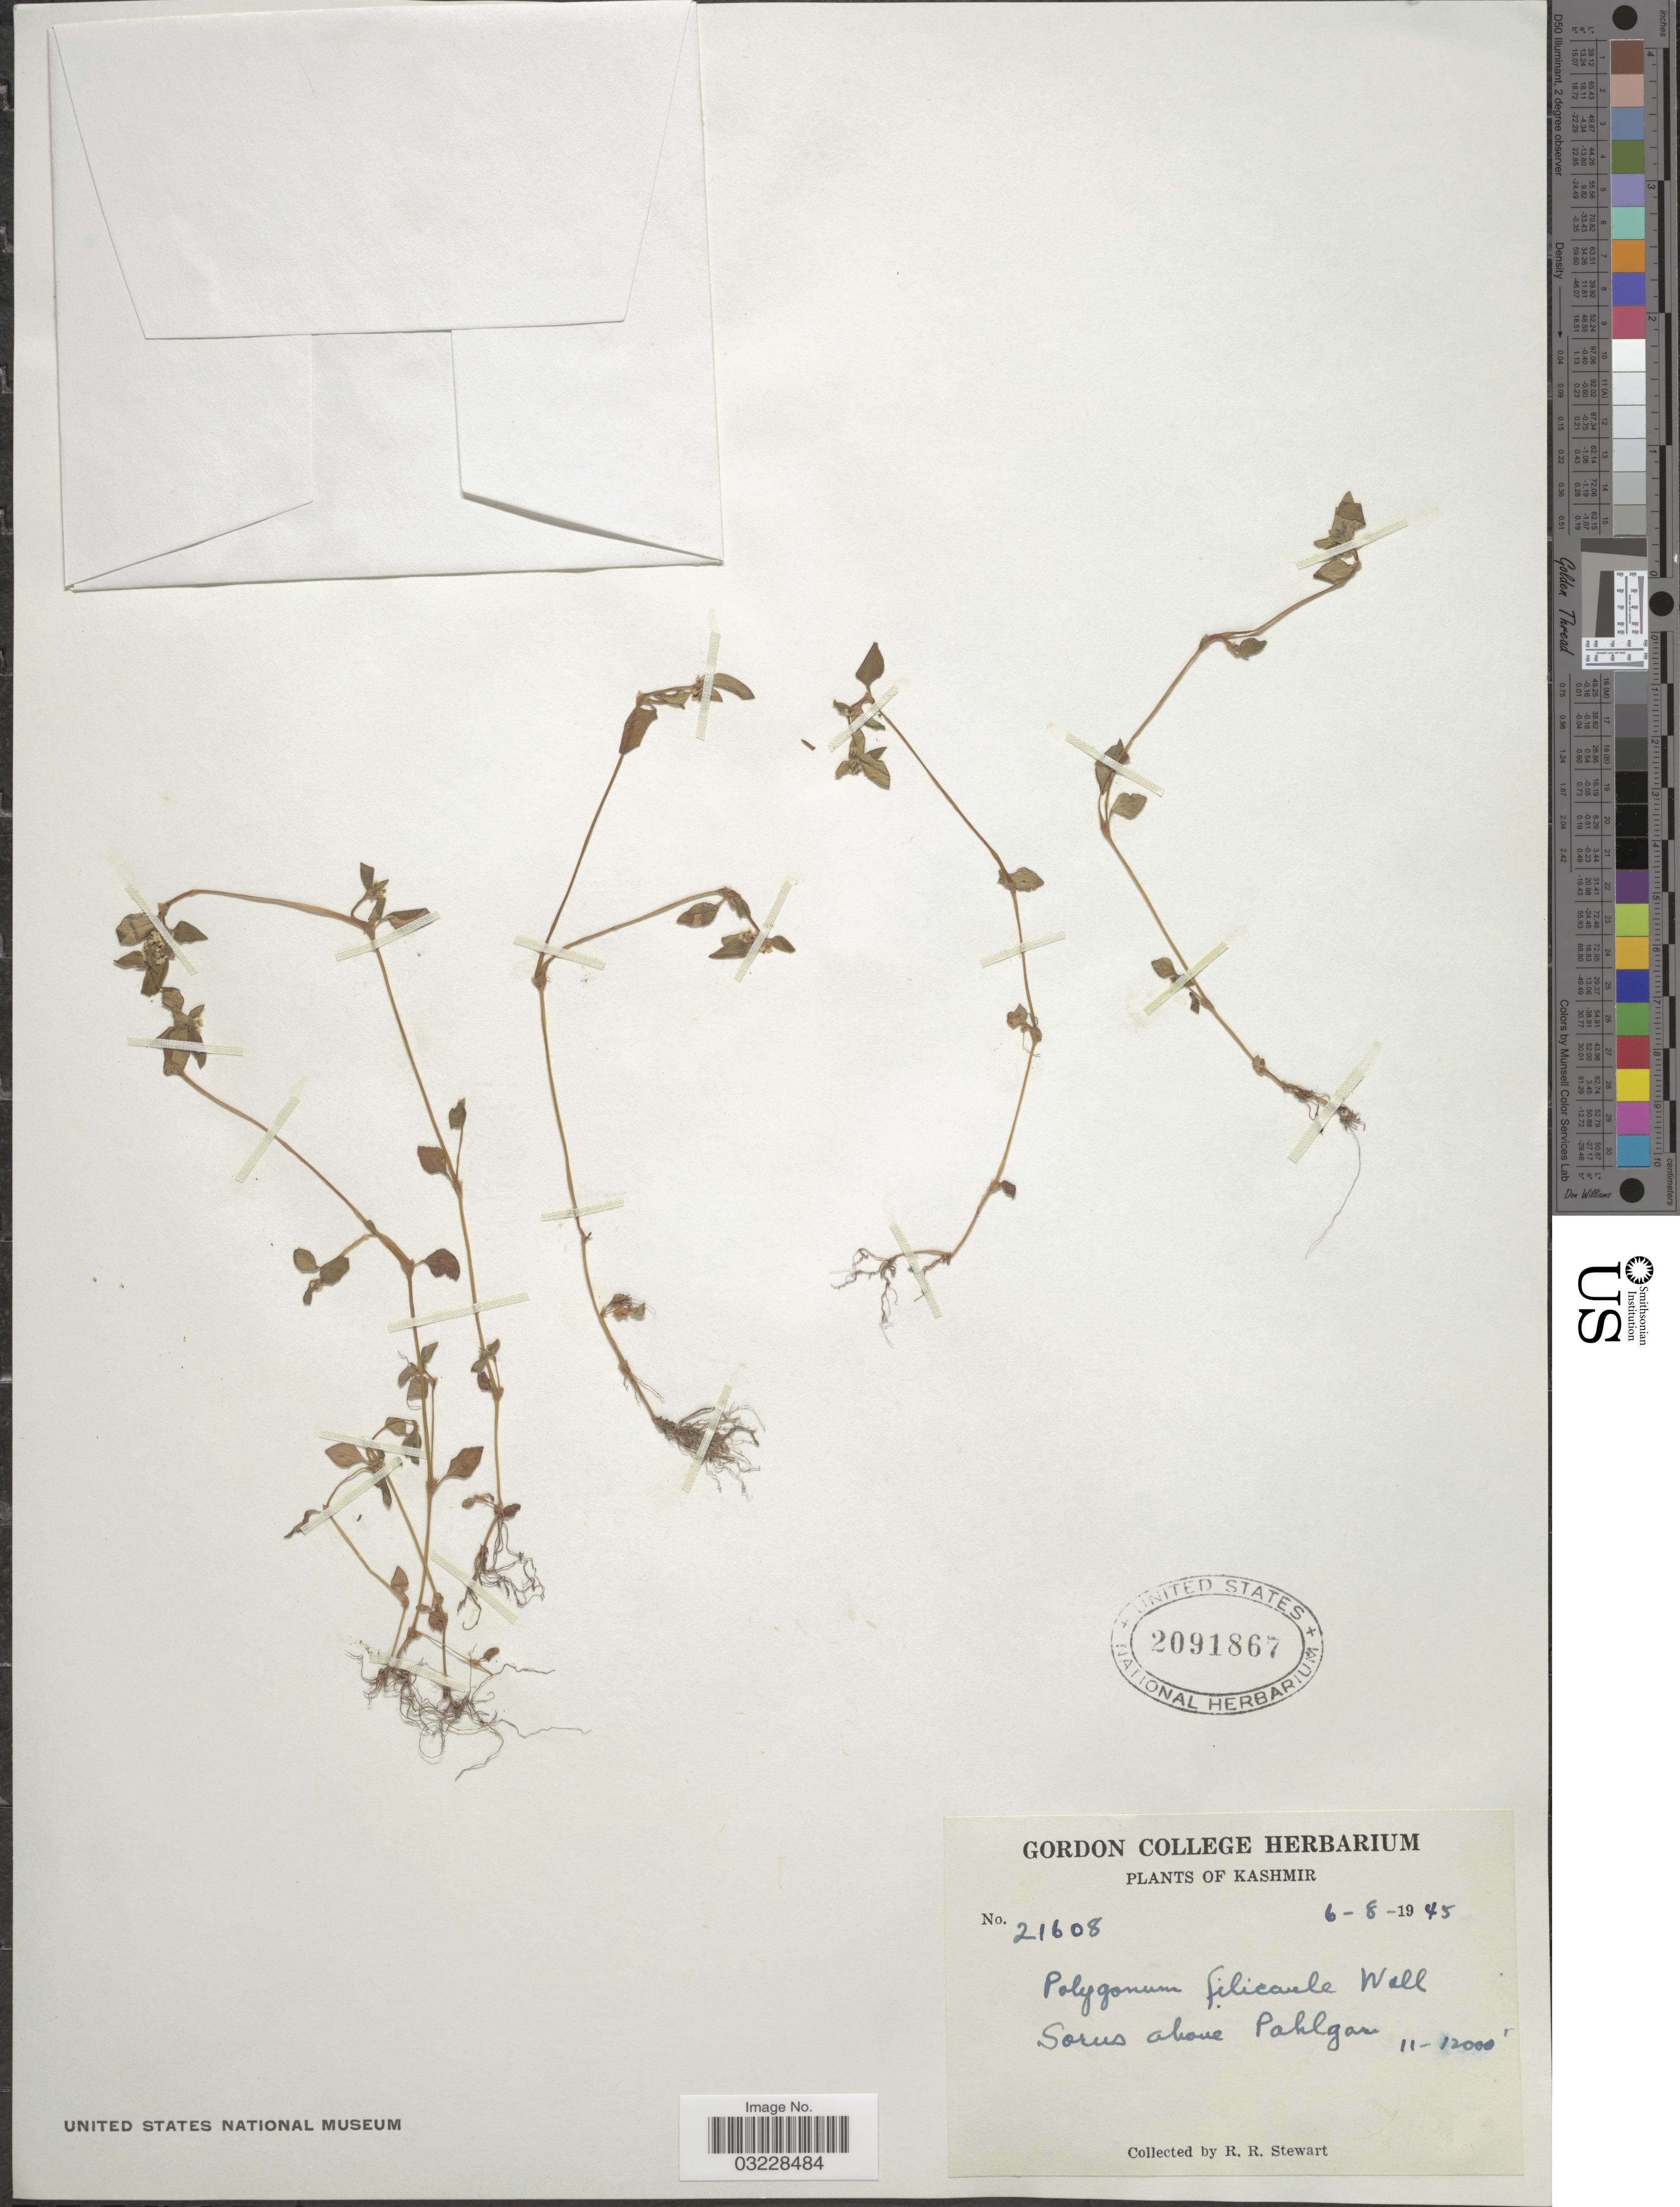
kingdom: Plantae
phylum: Tracheophyta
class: Magnoliopsida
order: Caryophyllales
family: Polygonaceae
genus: Koenigia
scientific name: Koenigia filicaulis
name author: (Wall. ex Meisn.) Hedberg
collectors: R. Stewart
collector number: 21608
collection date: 1945-08-06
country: India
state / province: Jammu and Kashmir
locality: Sorus above Pahlgam.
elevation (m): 3353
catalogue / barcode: US 2091867